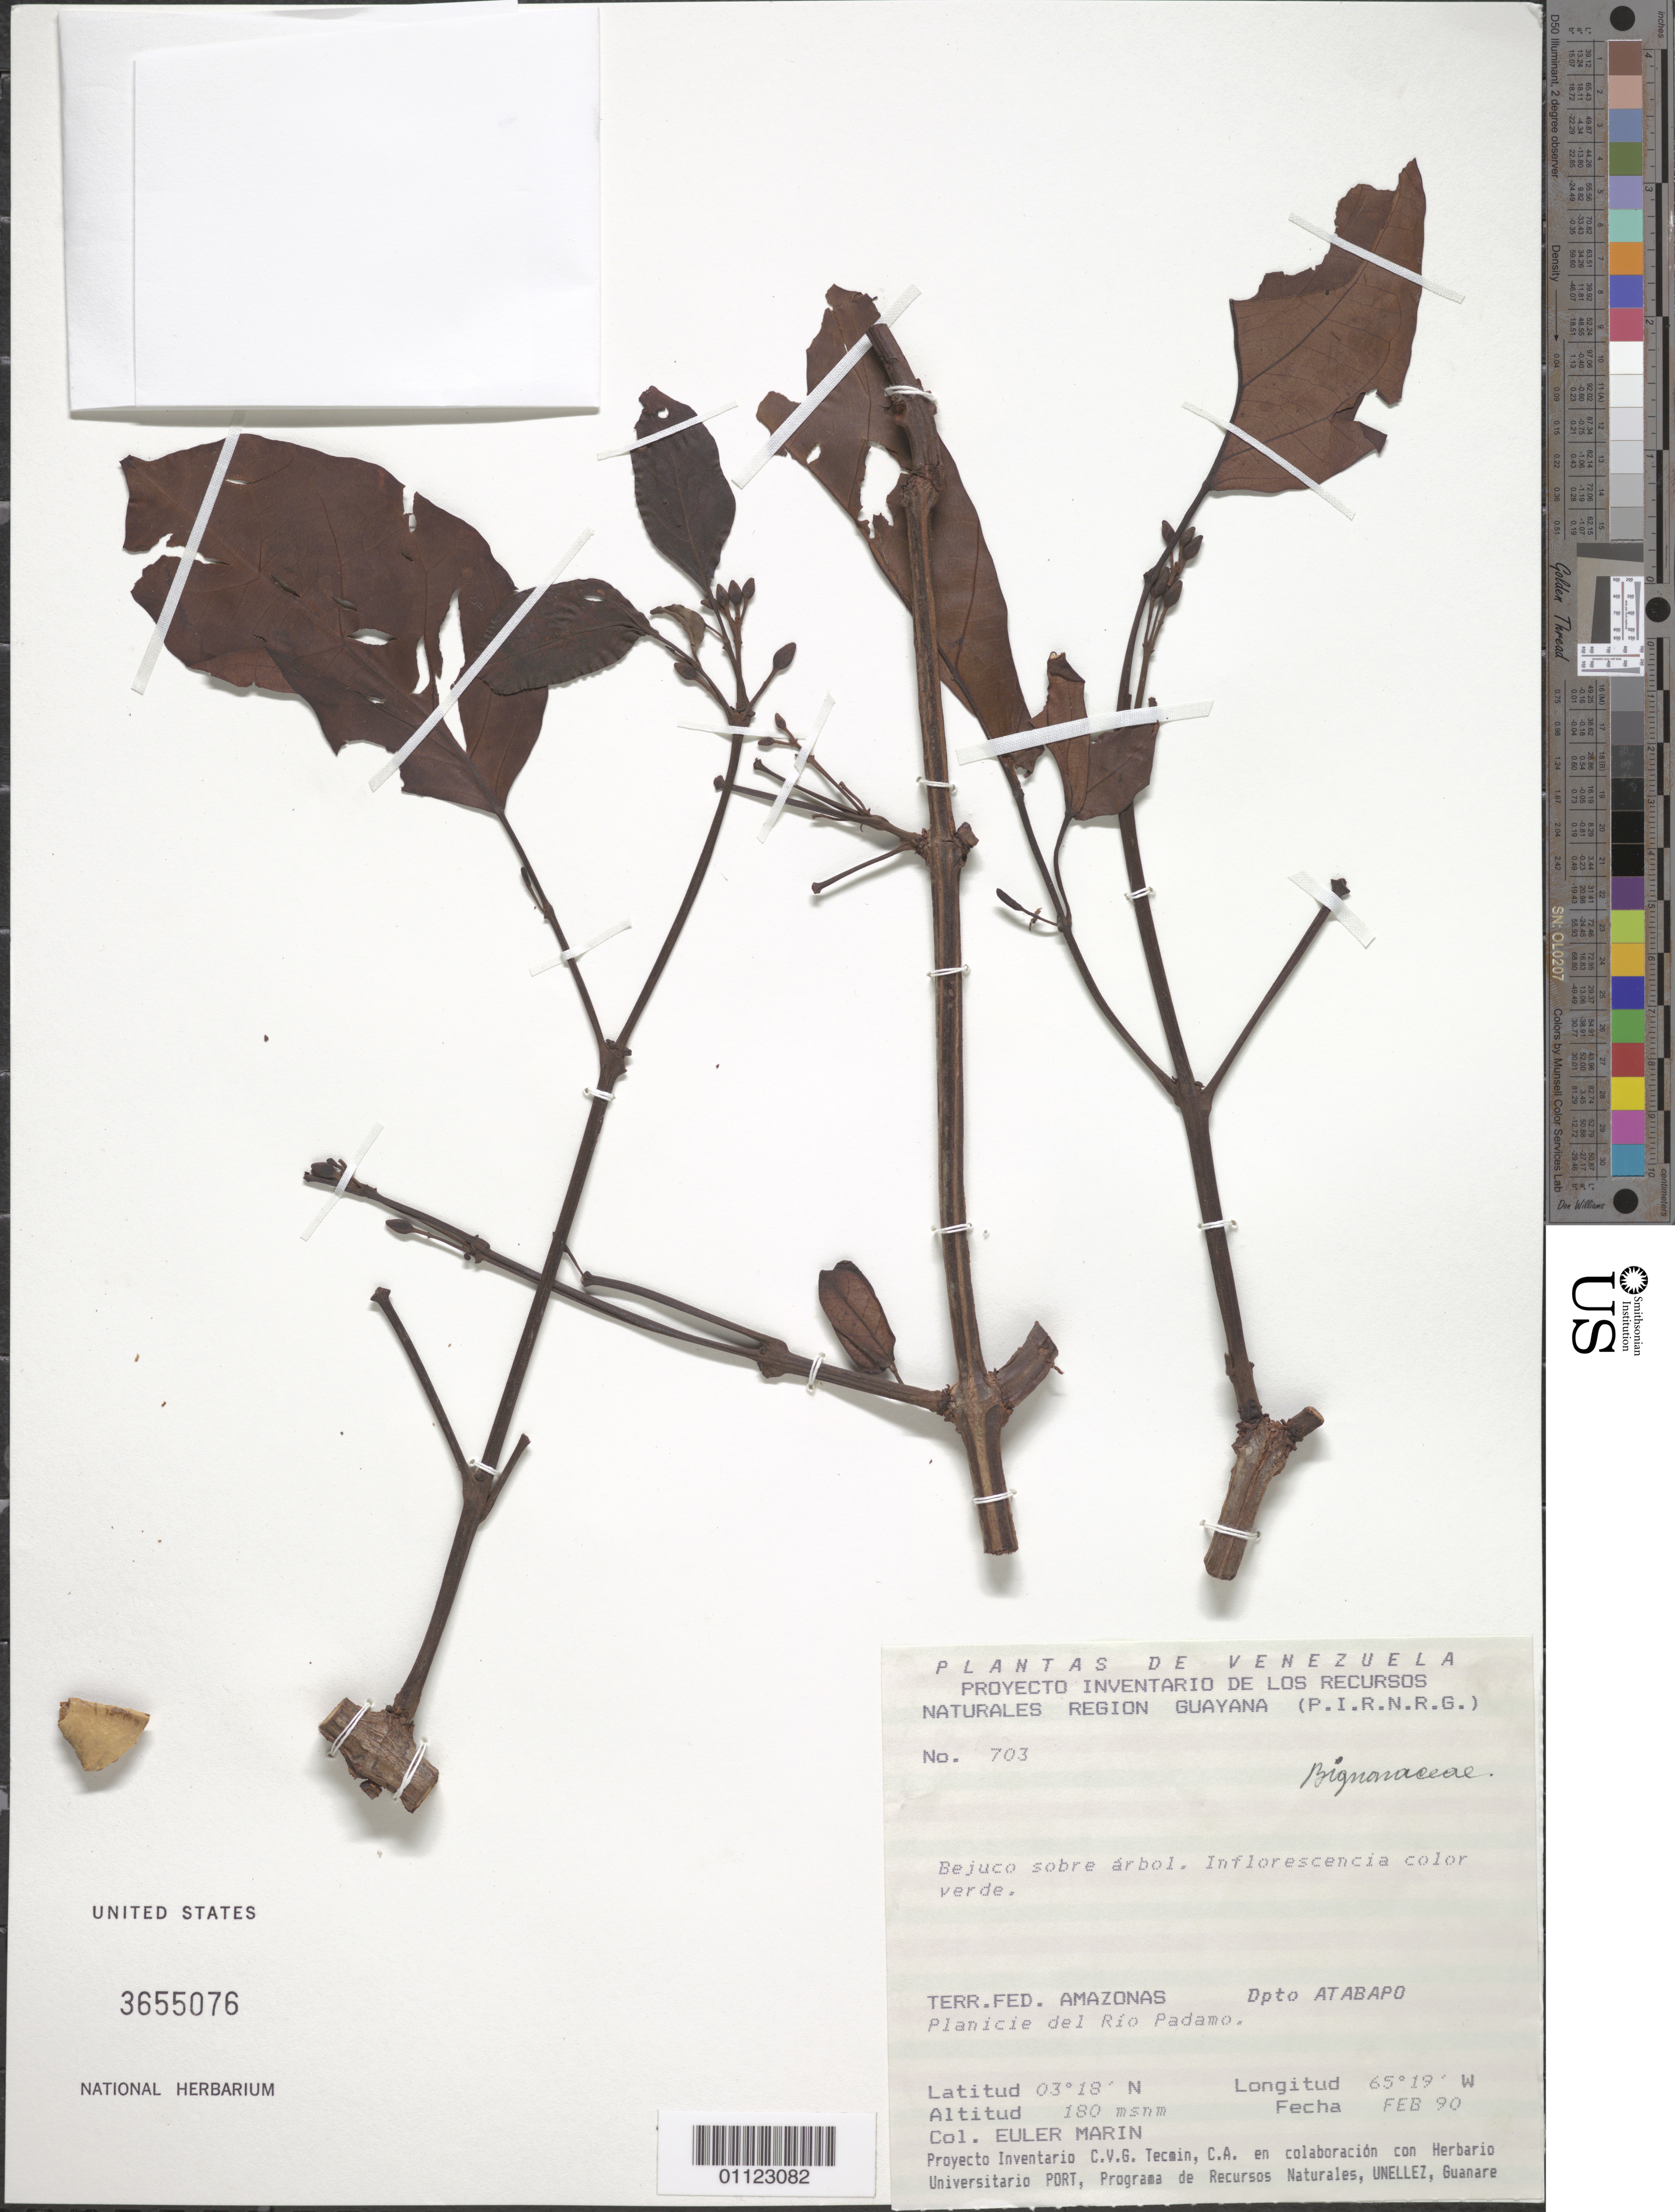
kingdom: Plantae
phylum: Tracheophyta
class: Magnoliopsida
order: Lamiales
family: Bignoniaceae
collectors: E. Marin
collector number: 703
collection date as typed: FEB 90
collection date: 1990-02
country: Venezuela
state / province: Amazonas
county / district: Atabapo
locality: Planicie del Rio Padamo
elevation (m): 180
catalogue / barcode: US 3655076